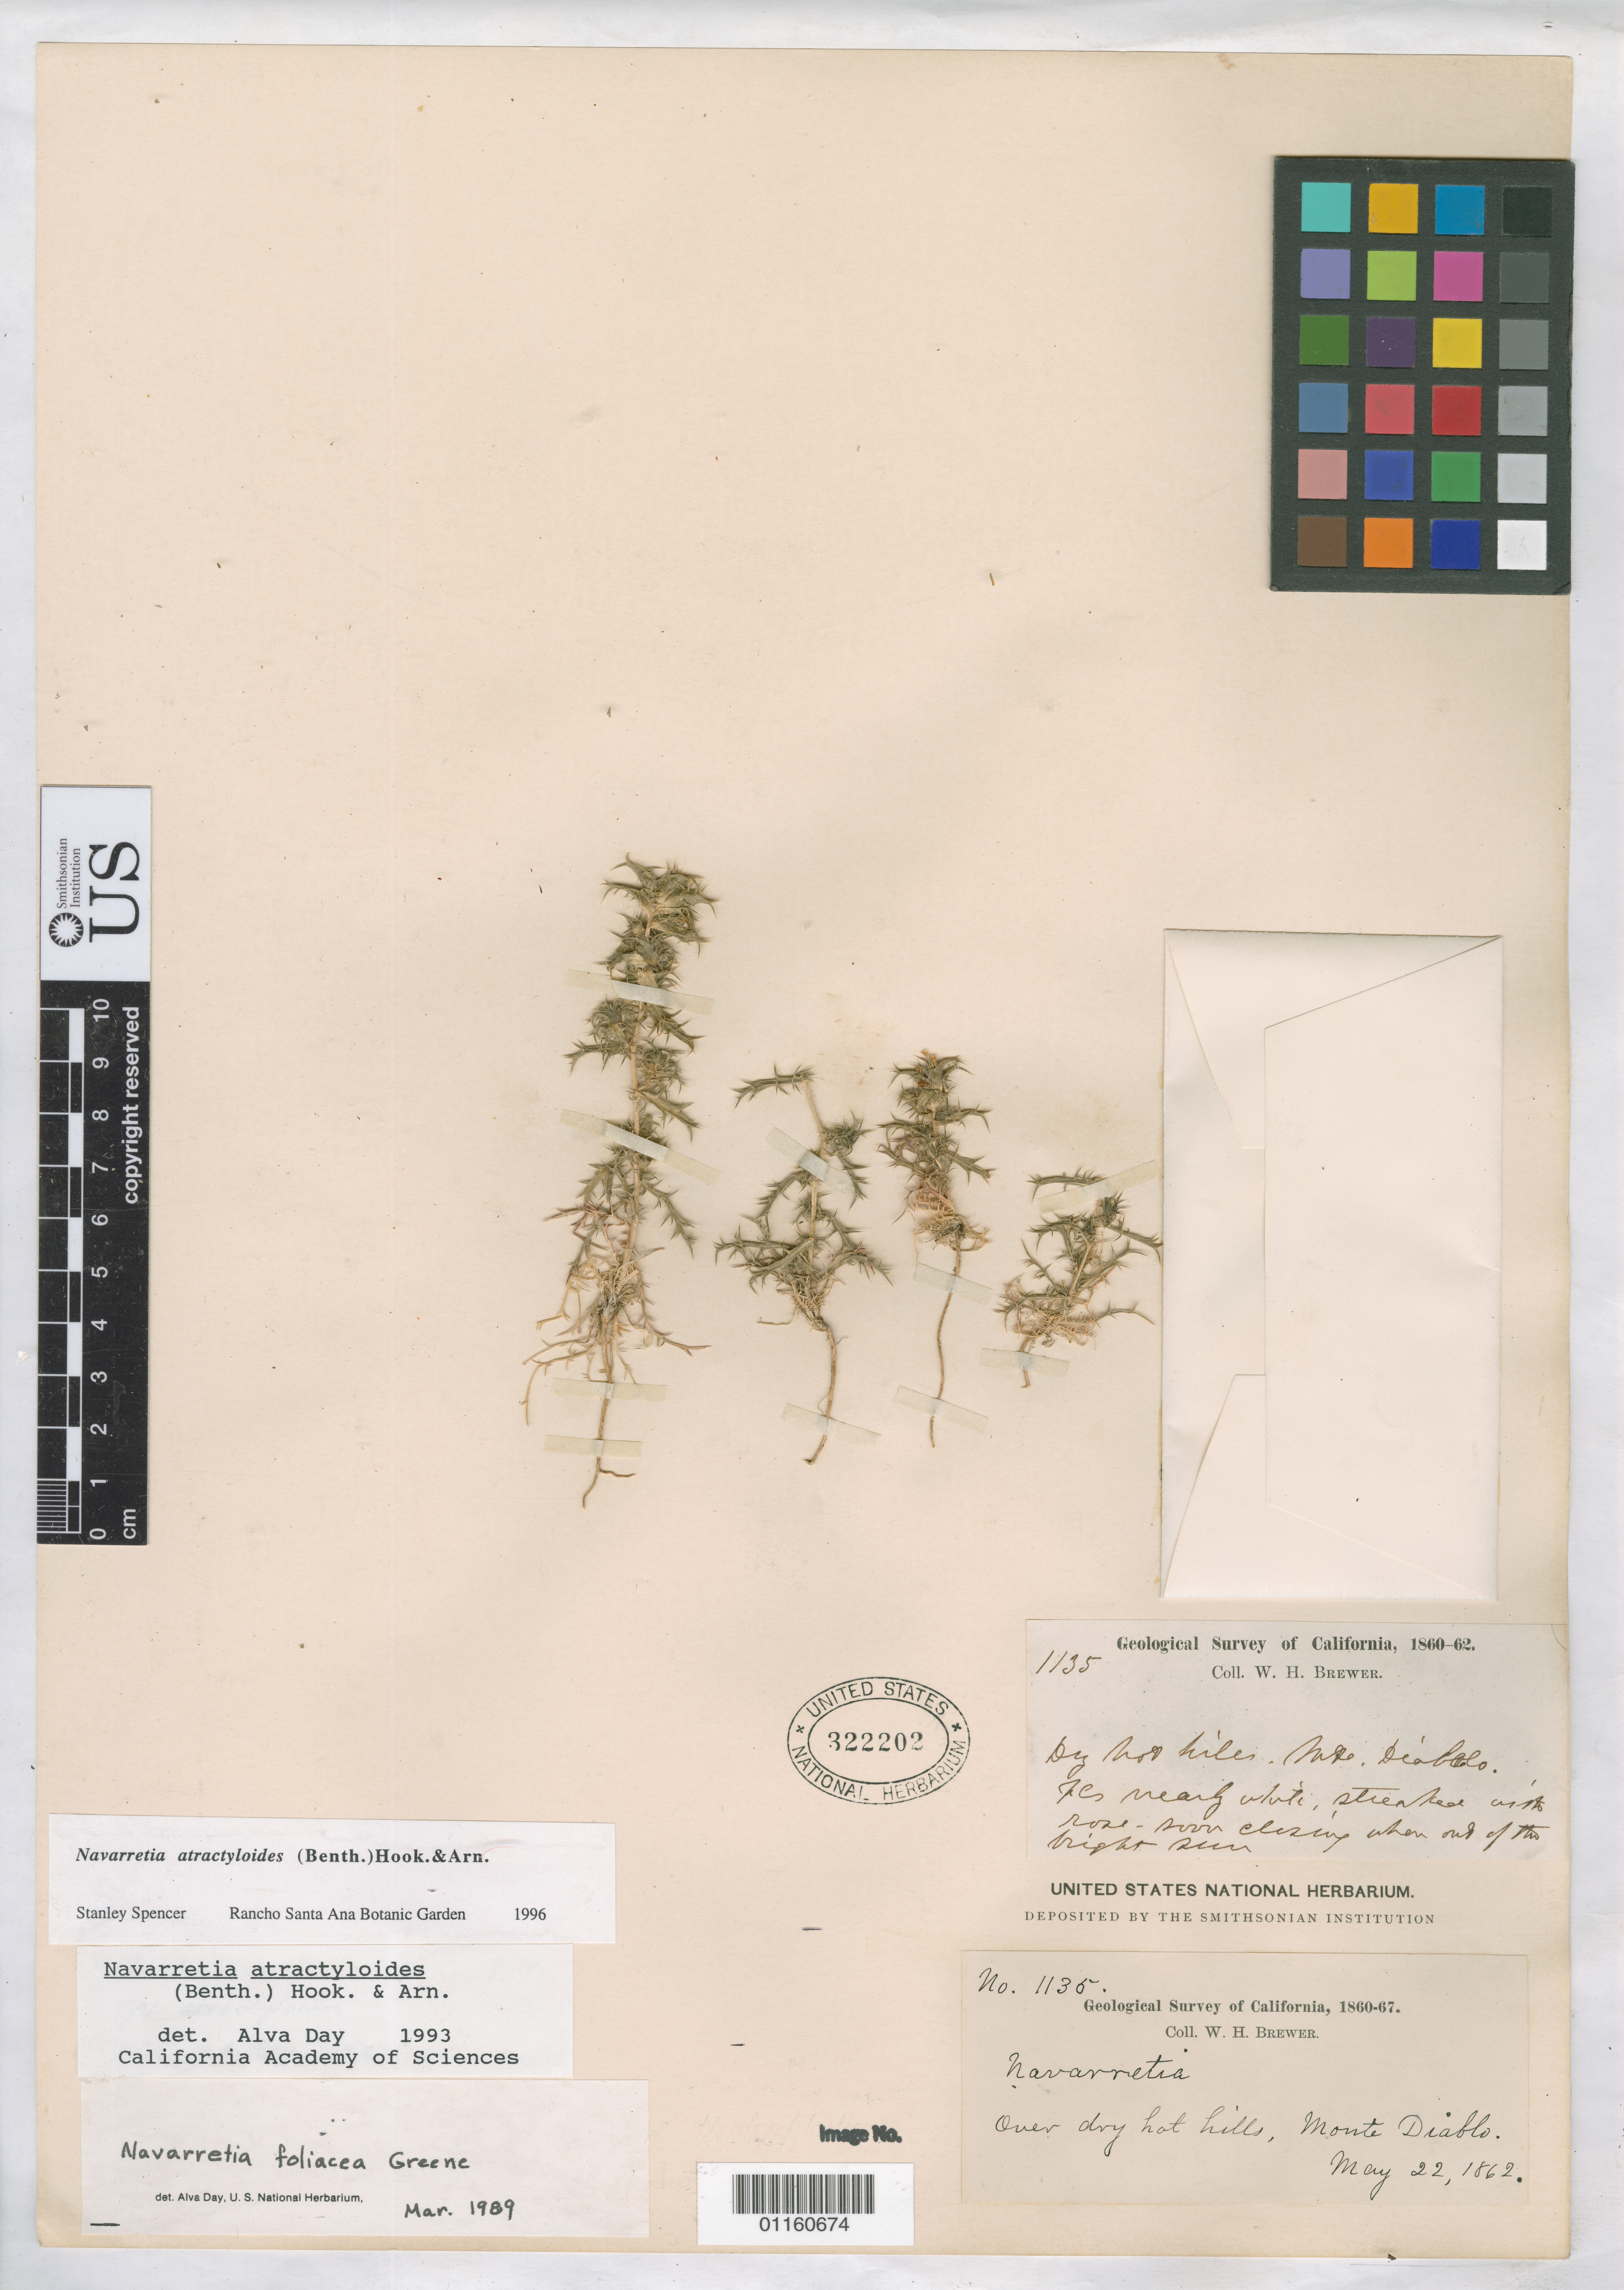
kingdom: Plantae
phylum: Tracheophyta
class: Magnoliopsida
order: Ericales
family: Polemoniaceae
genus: Navarretia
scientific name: Navarretia atractyloides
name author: (Benth.) Hook. & Arn.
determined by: Spencer, S. C.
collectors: W. H. Brewer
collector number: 1135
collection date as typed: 22 May 1862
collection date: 1862-05-22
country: United States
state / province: California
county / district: Contra Costa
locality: Monte Diablo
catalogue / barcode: US 322202